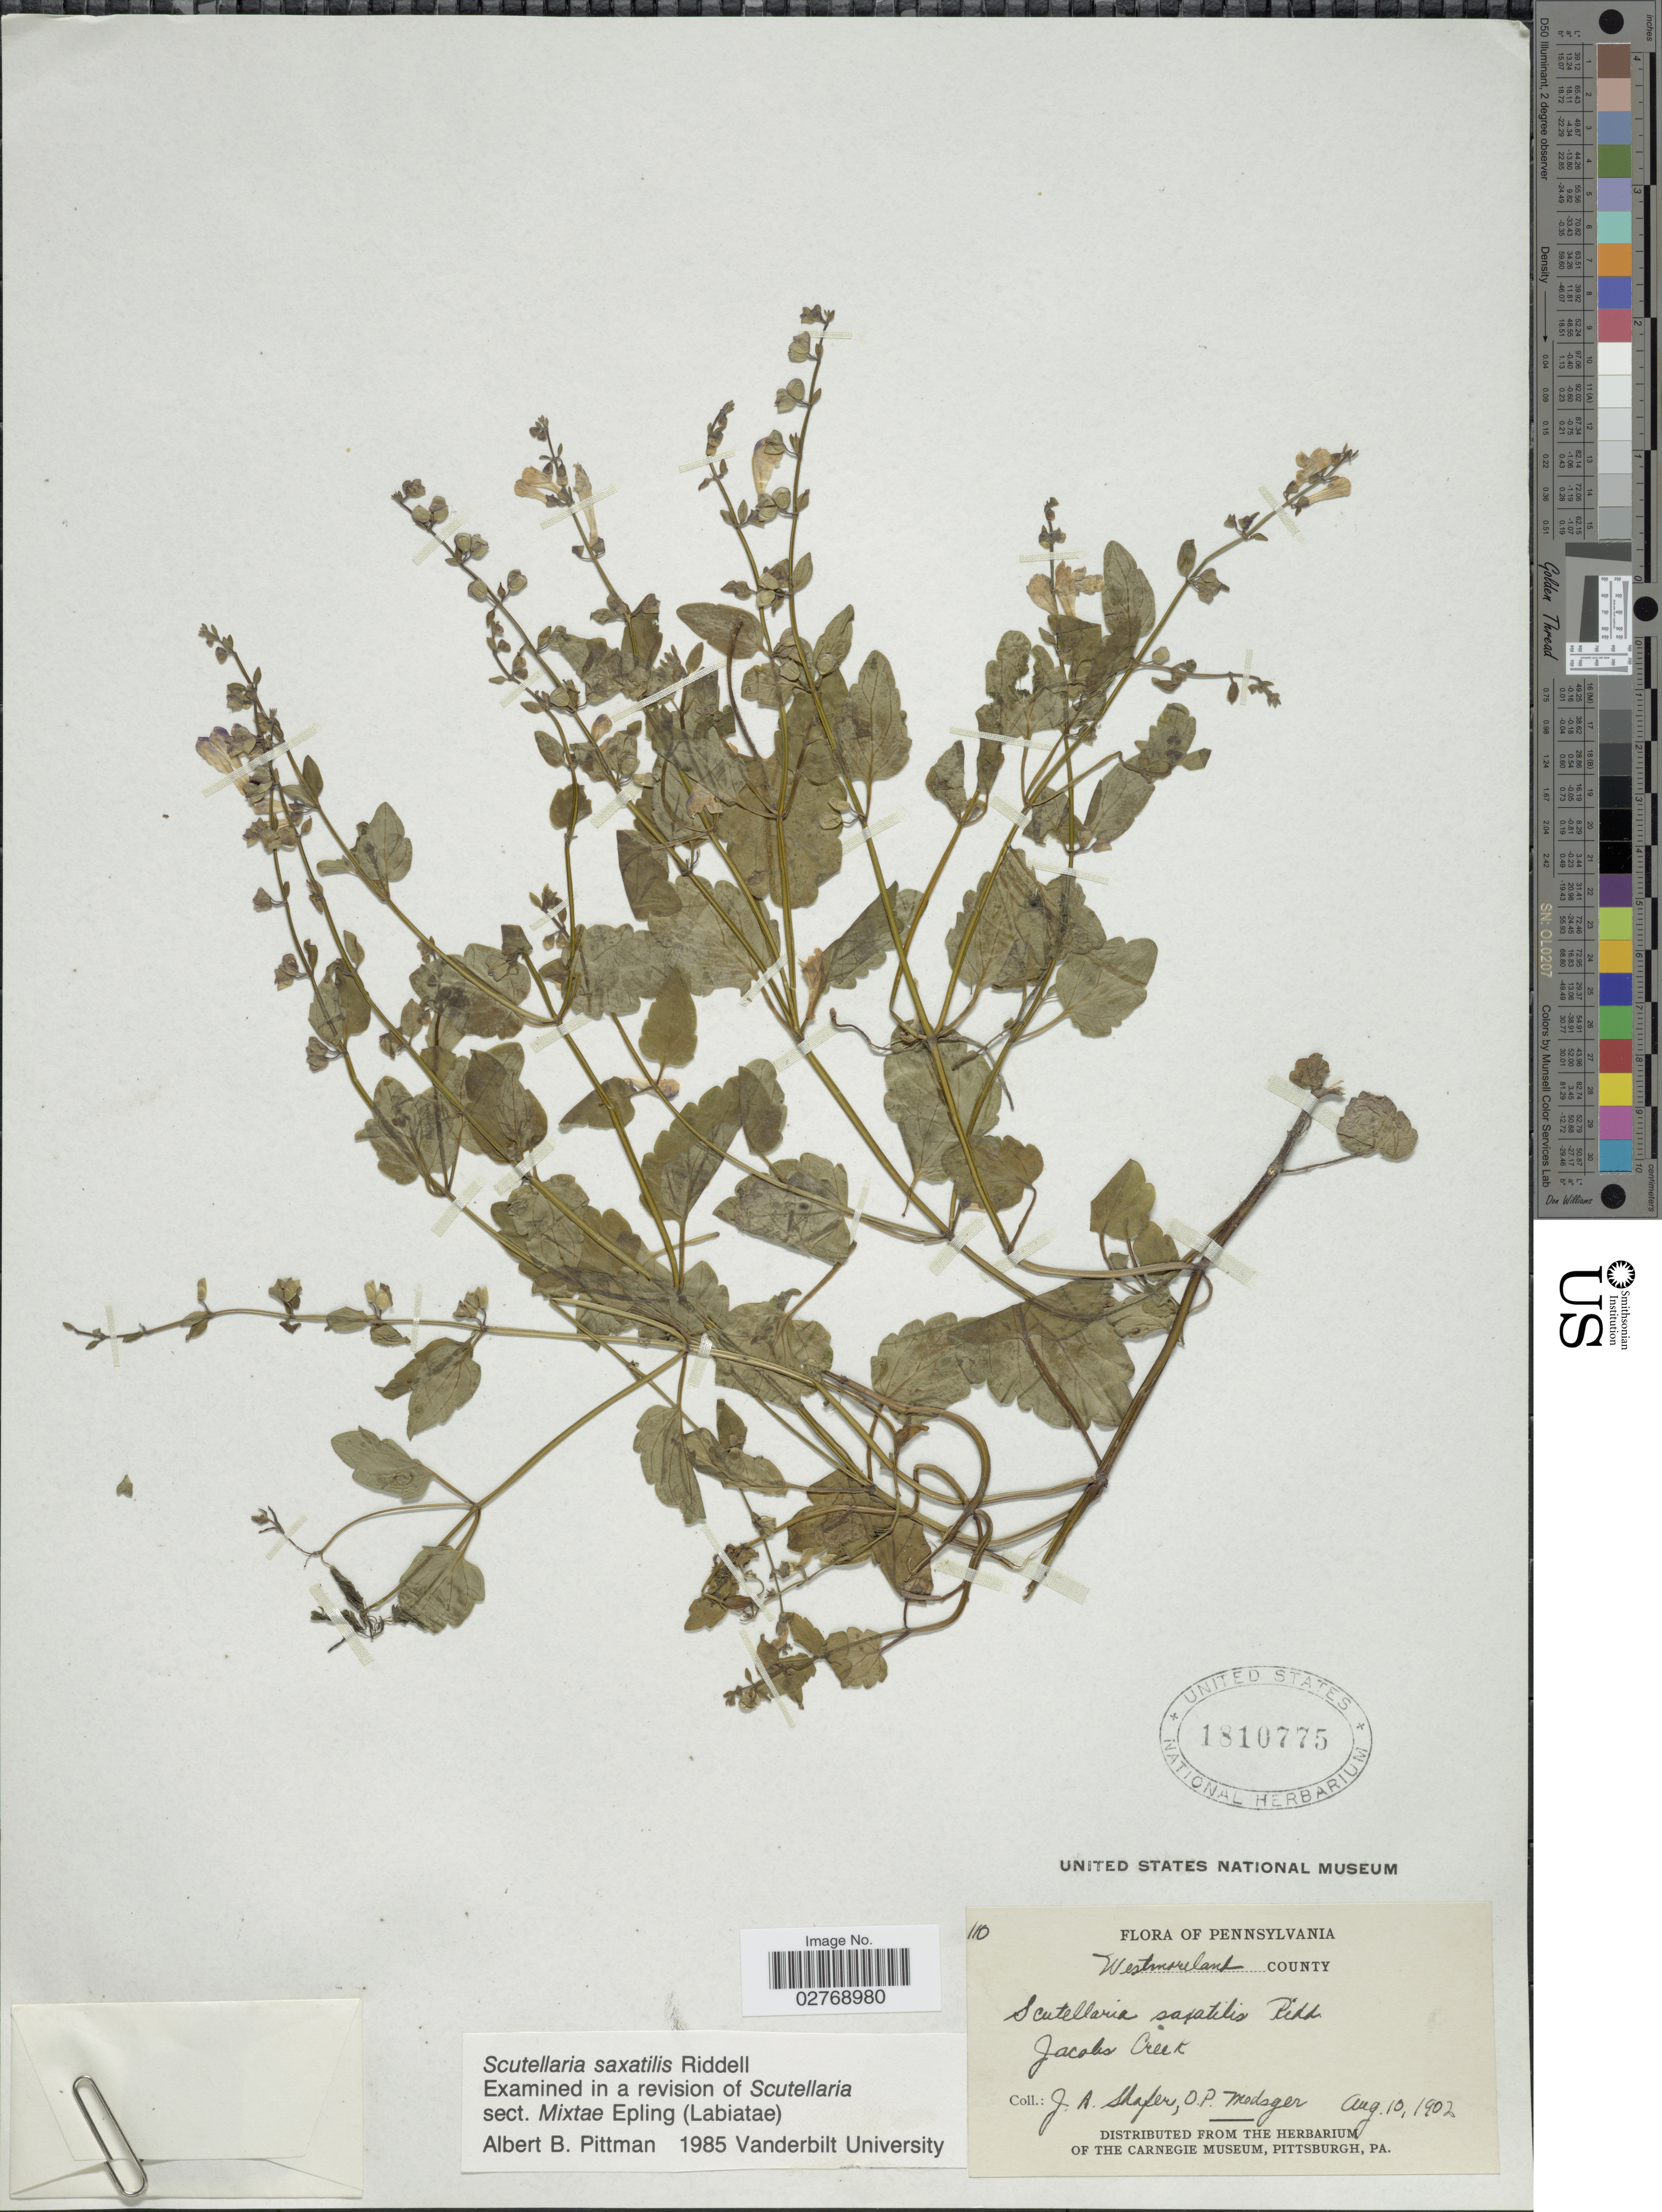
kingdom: Plantae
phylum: Tracheophyta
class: Magnoliopsida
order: Lamiales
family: Lamiaceae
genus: Scutellaria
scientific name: Scutellaria saxatilis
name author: Riddell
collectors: J. A. Shafer & O. Medsger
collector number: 110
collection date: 1902-08-10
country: United States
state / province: Pennsylvania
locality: Westmoreland County, Jacobs Creek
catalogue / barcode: US 1810775